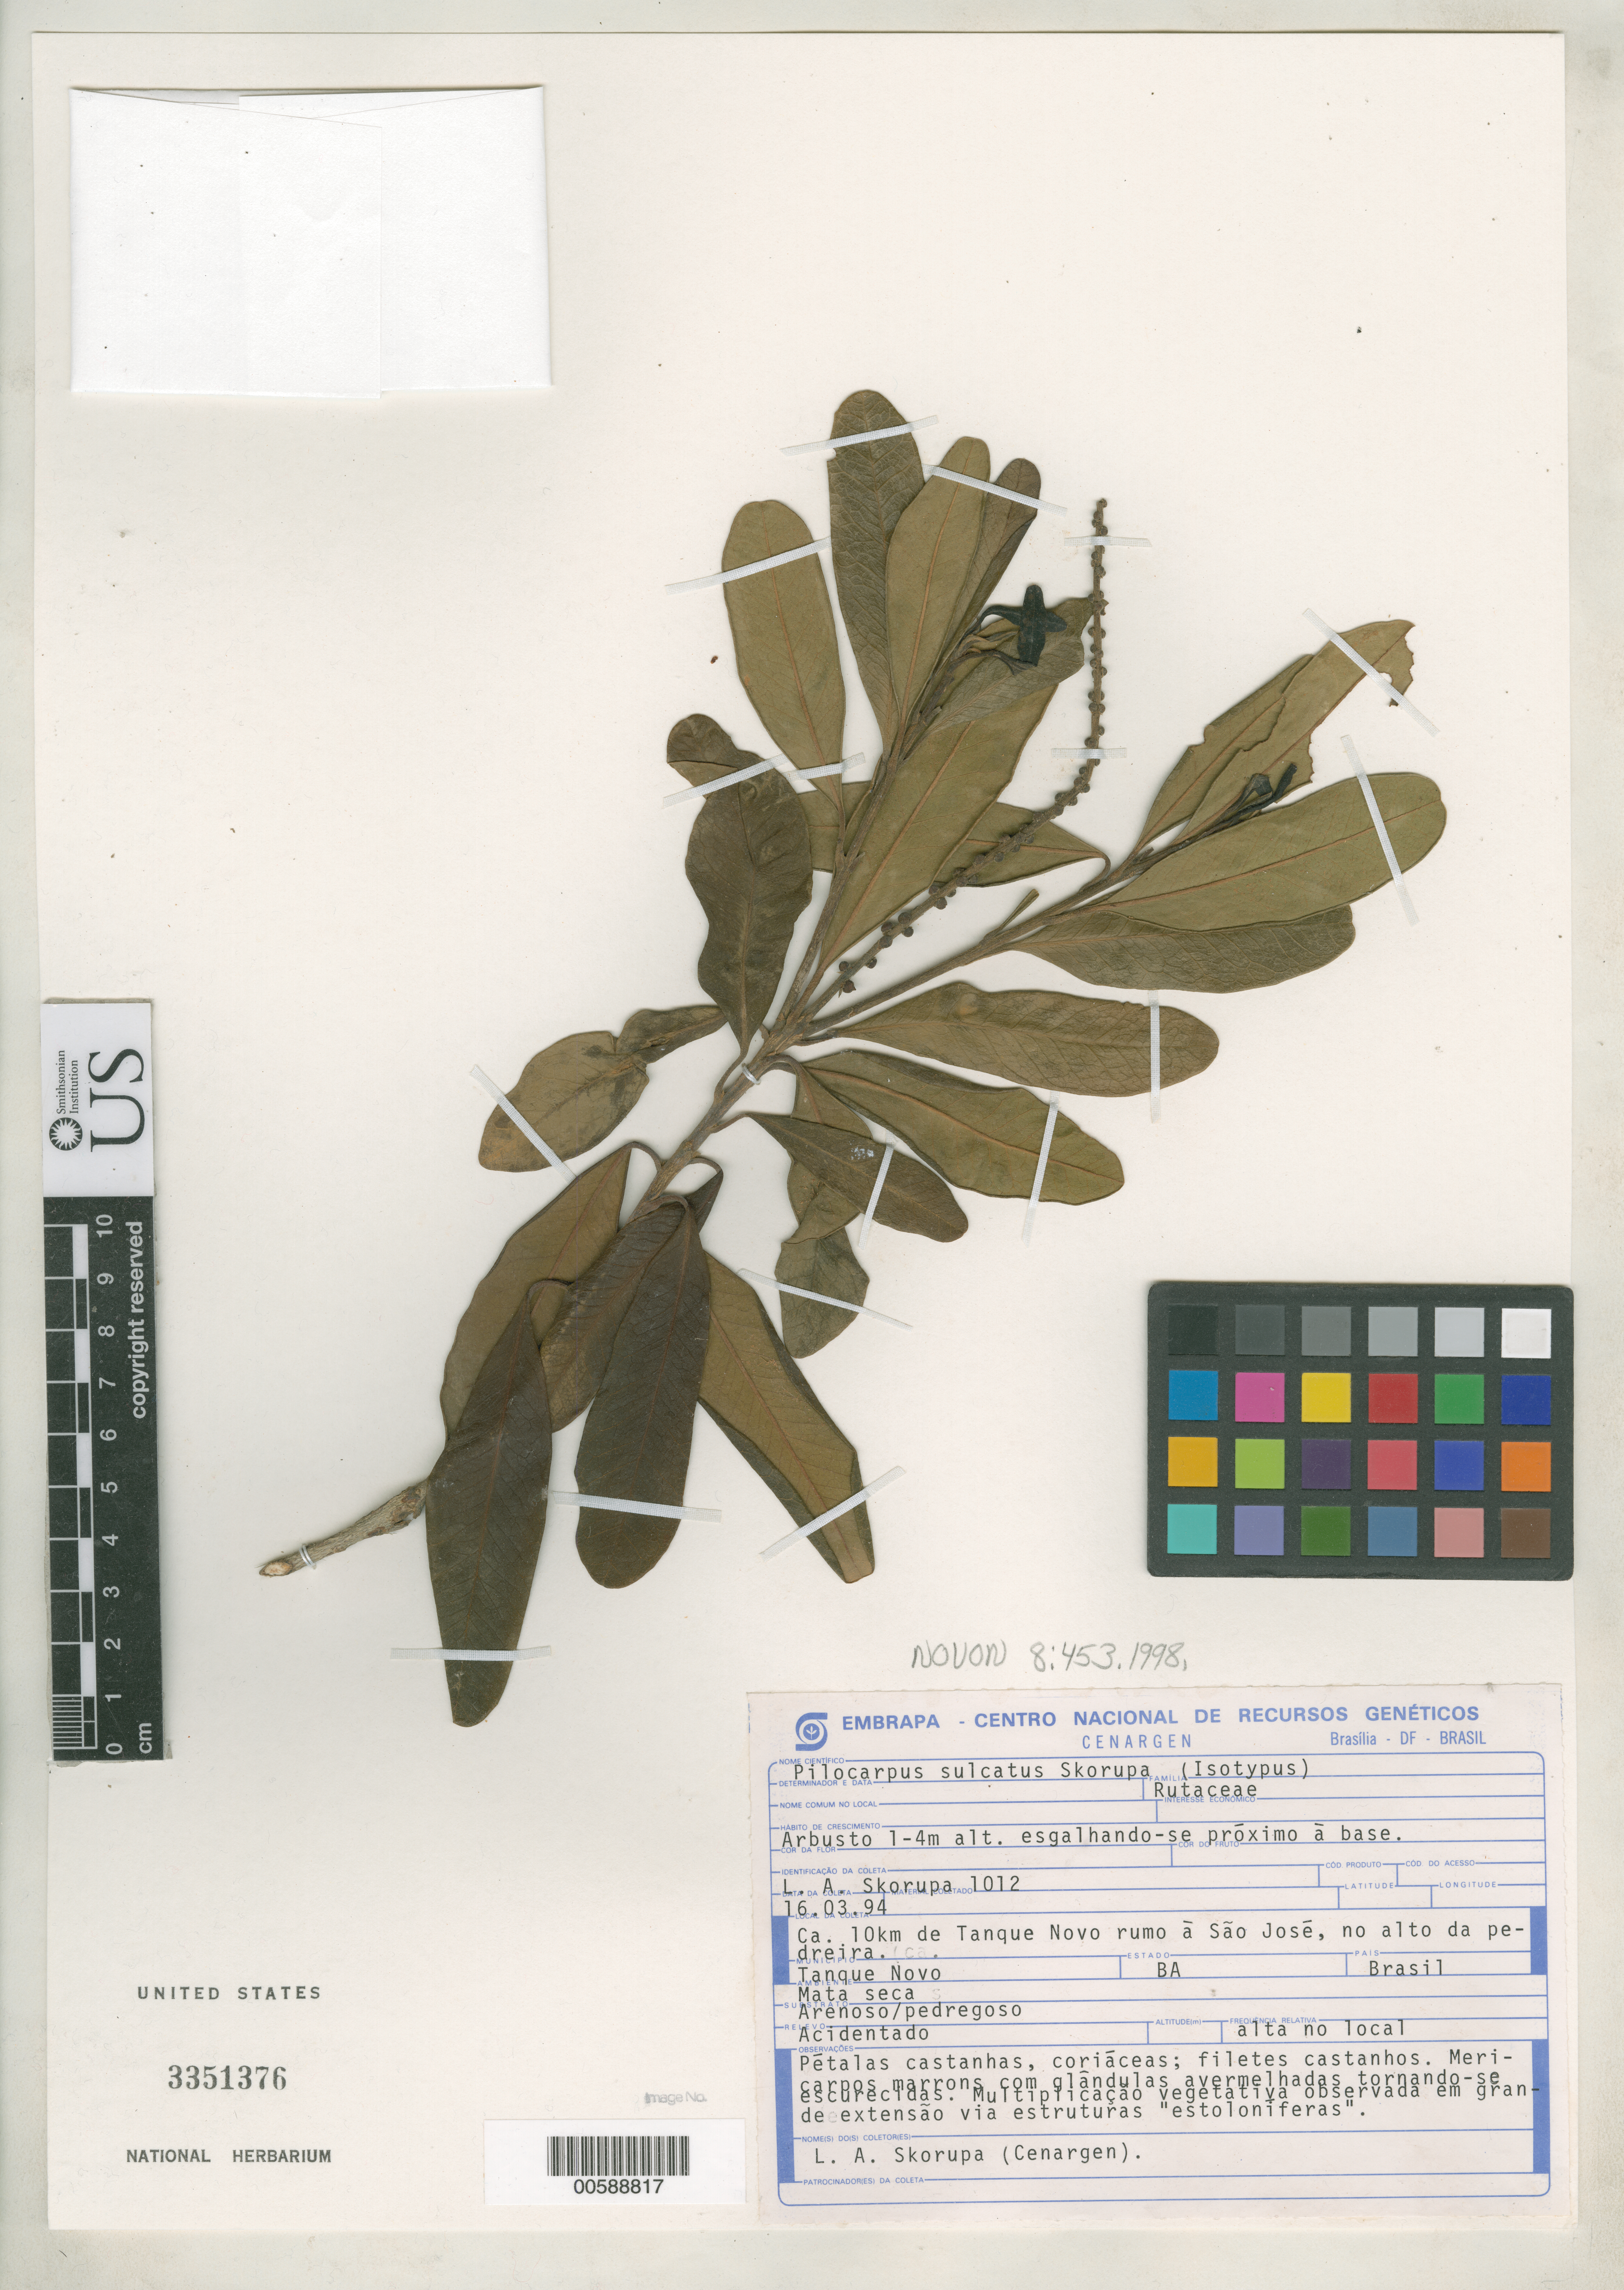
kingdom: Plantae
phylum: Tracheophyta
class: Magnoliopsida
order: Sapindales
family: Rutaceae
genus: Pilocarpus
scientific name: Pilocarpus sulcatus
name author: Skorupa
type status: Isotype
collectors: L. A. Skorupa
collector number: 1012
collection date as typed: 13 Mar 1994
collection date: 1994-03-13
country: Brazil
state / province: Bahia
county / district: Tanque Novo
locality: Ca. 10 km de Tanque Novo rumo a Sao Jose, Noalto da Pedreira.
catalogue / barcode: US 3351376